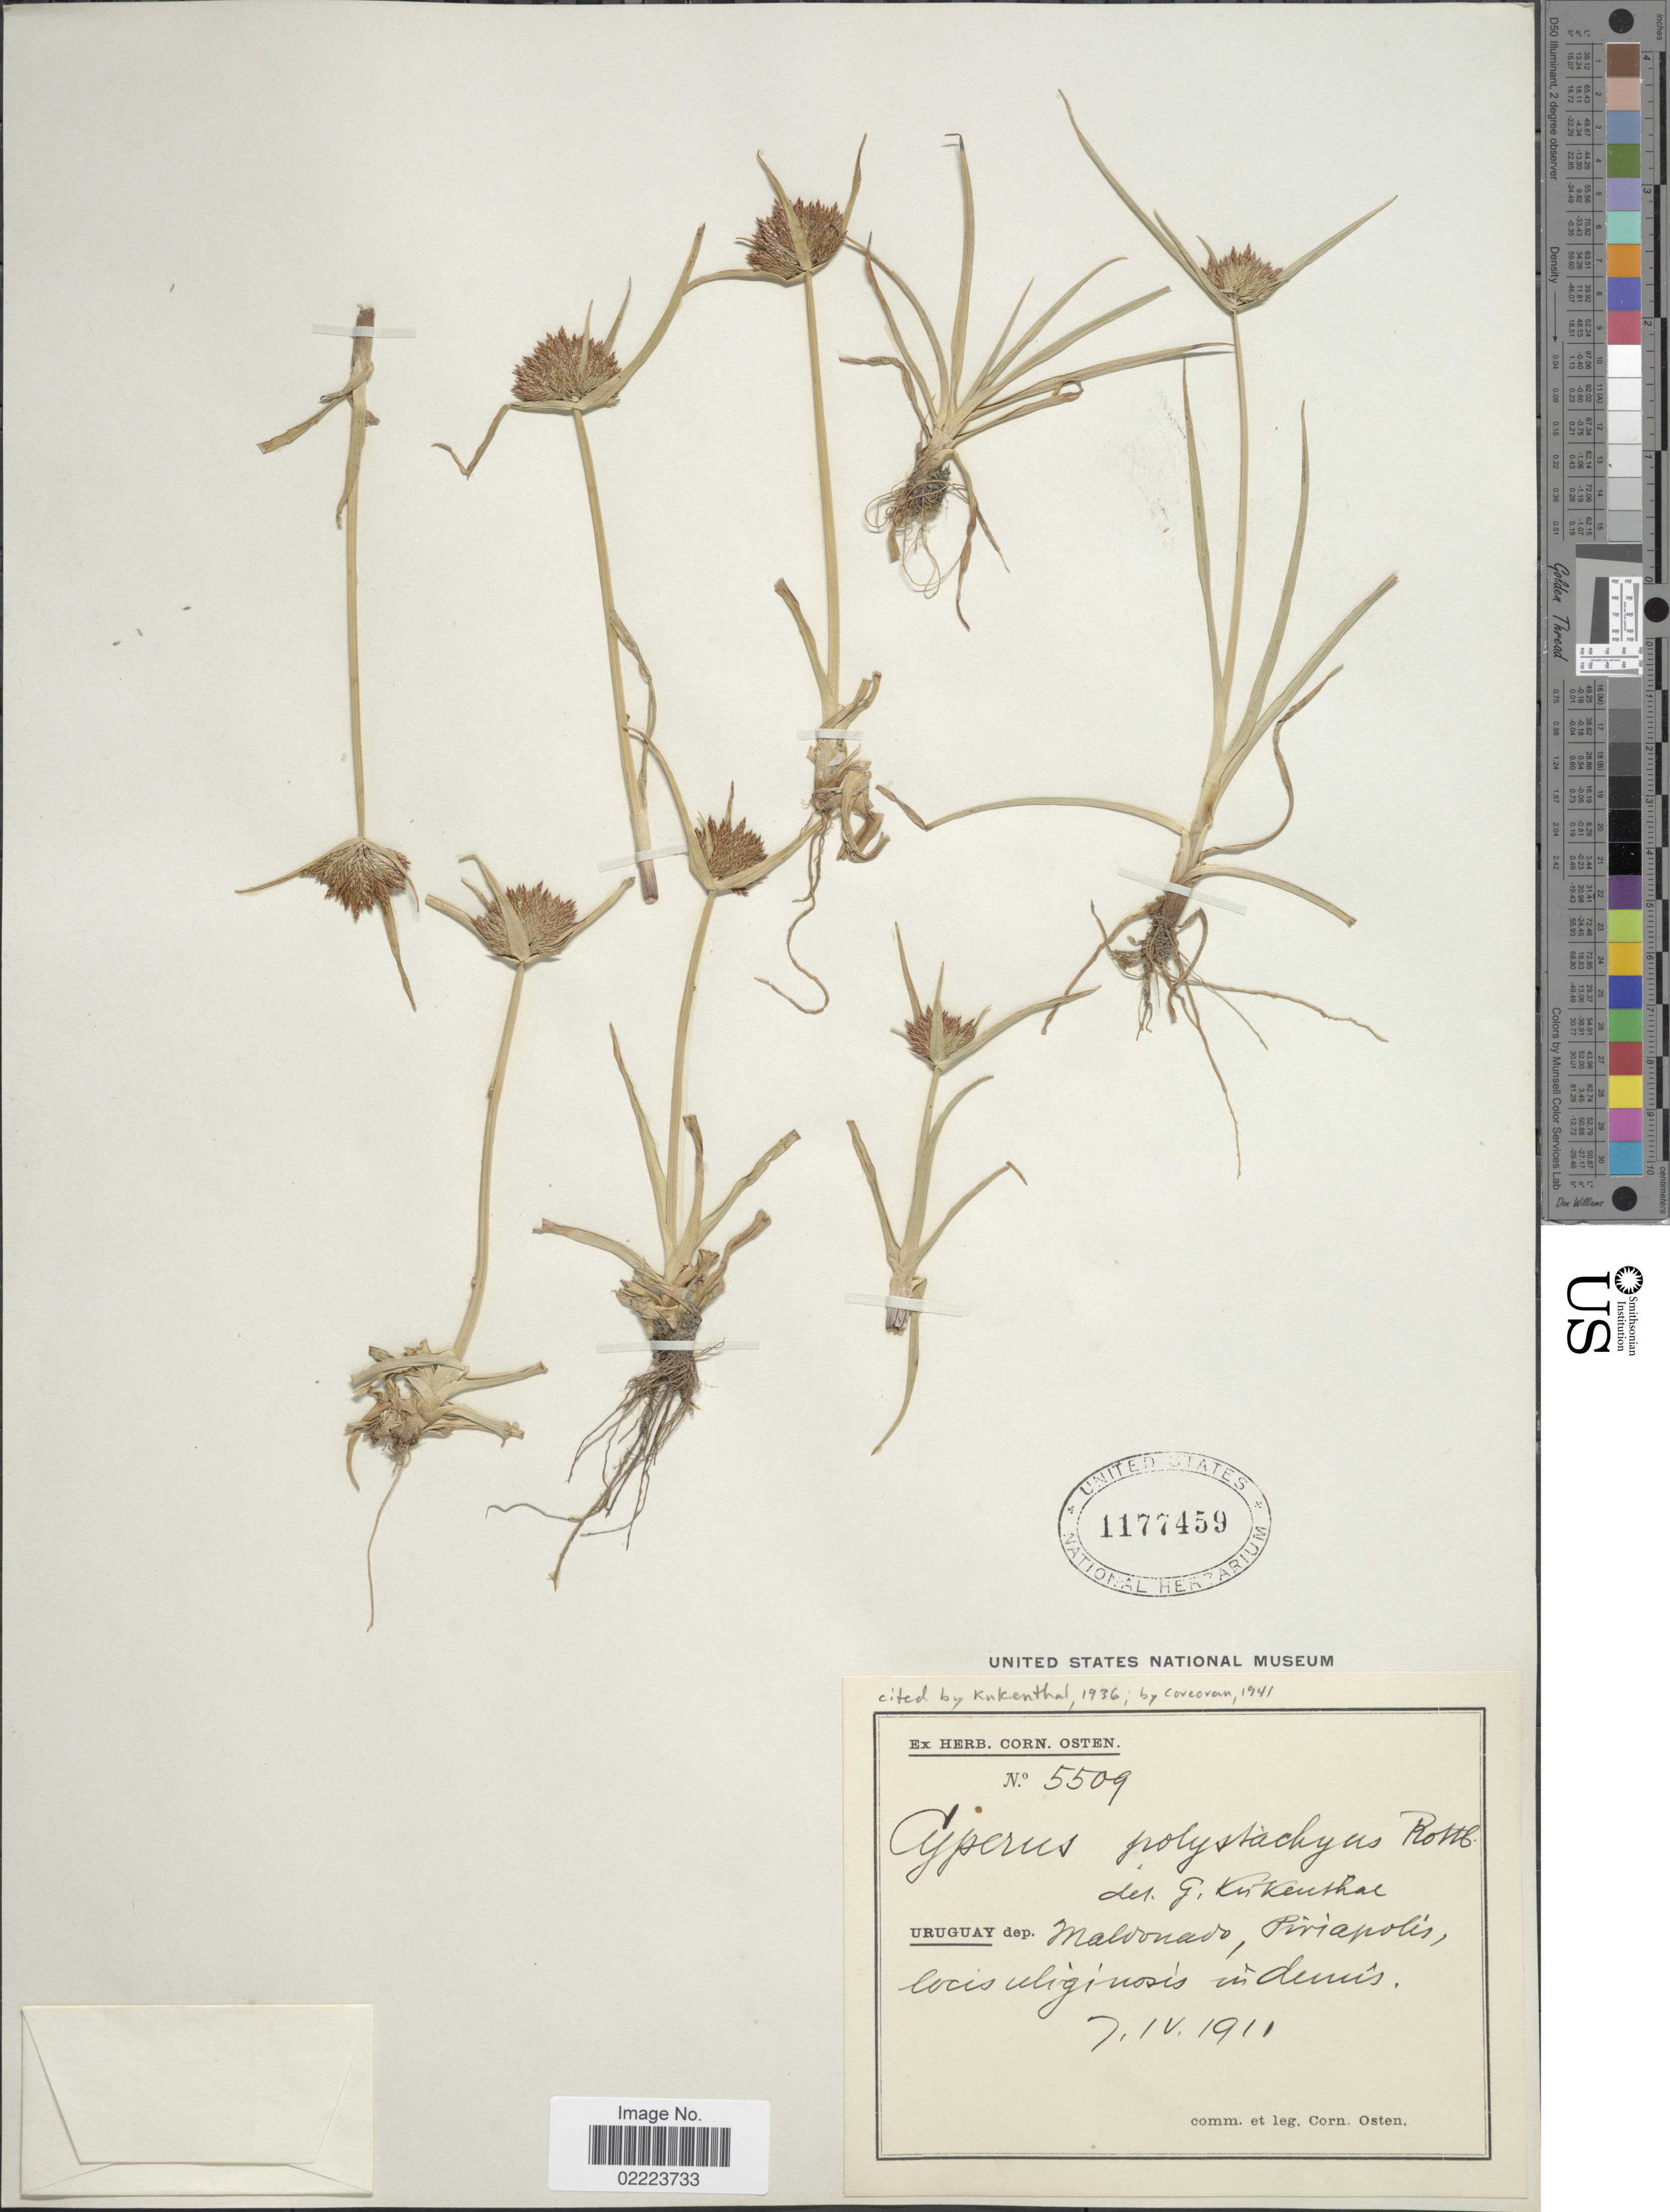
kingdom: Plantae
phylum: Tracheophyta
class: Liliopsida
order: Poales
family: Cyperaceae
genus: Cyperus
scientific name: Cyperus polystachyos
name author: Rottb.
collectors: C. Osten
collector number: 5509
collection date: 1911-04-07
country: Uruguay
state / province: Maldonado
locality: Piriapolis, locis uliginosis in demis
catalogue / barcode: US 1177459